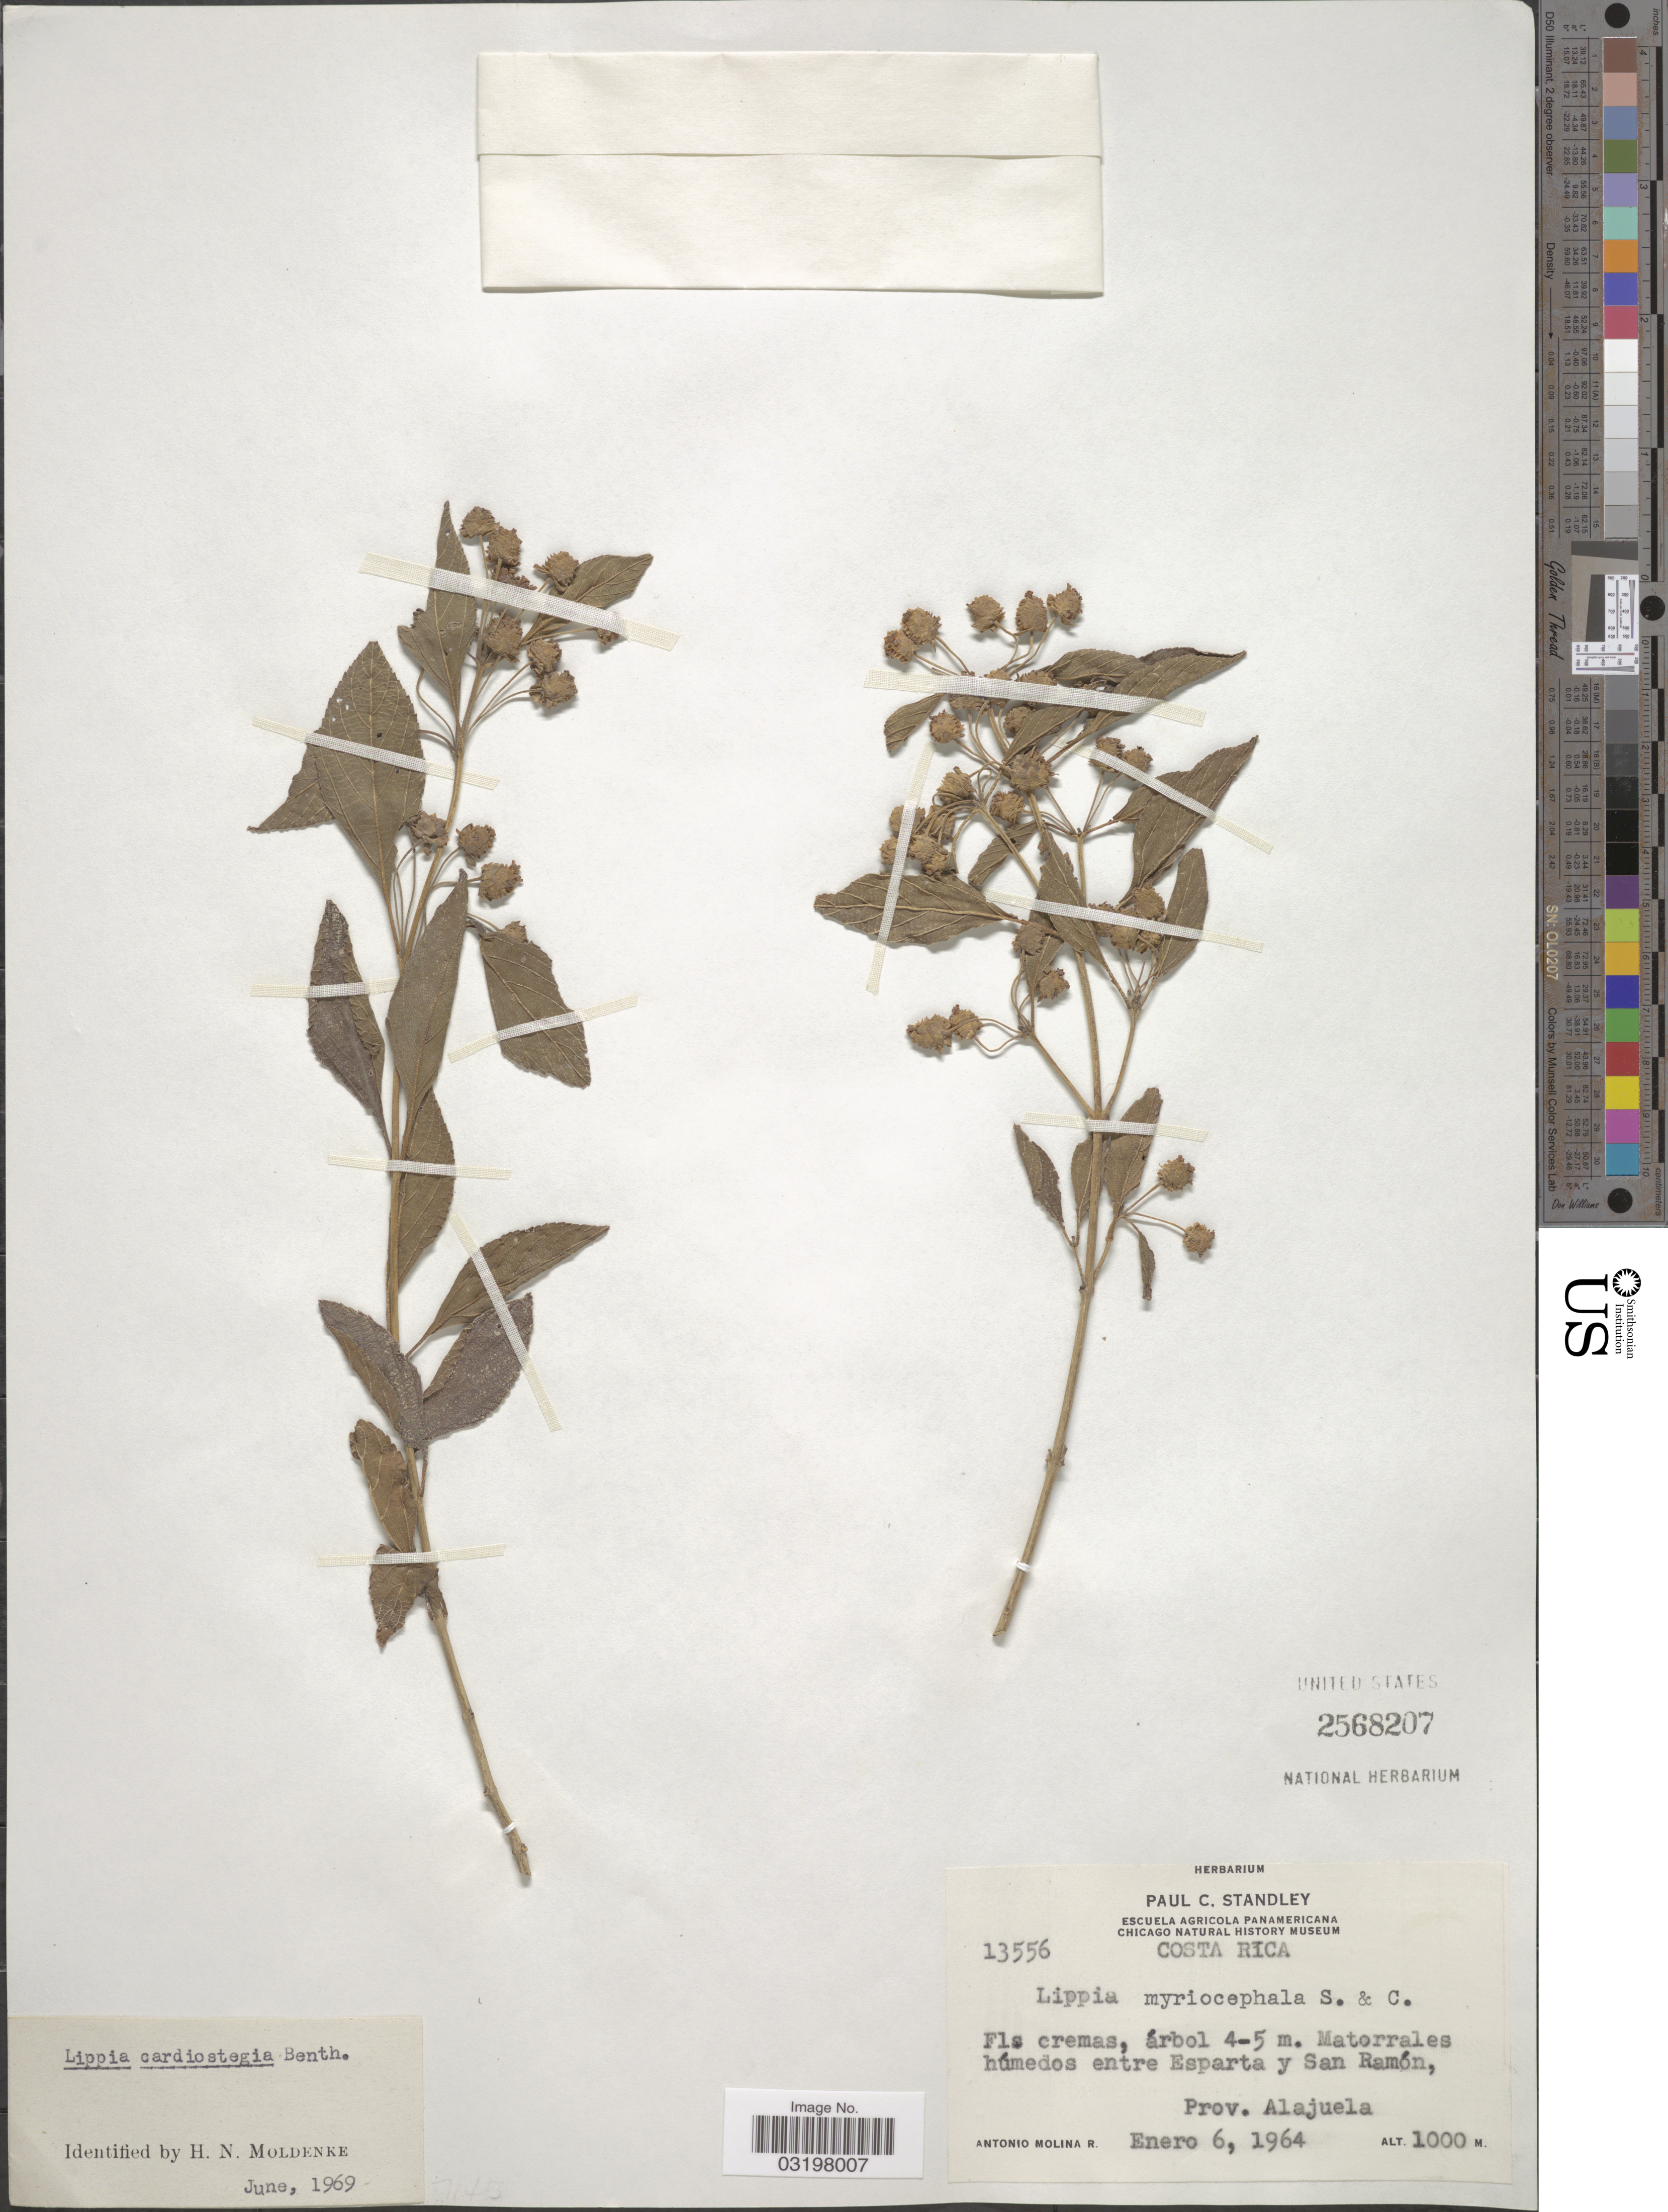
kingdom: Plantae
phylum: Tracheophyta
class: Magnoliopsida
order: Lamiales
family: Verbenaceae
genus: Lippia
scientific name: Lippia cardiostegia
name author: Benth.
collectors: A. Molina R.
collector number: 13556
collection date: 1964-01-06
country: Costa Rica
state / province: Alajuela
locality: Matorrales húmedos entre Esparta y San Ramón, Prov. Alajuela.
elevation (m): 1000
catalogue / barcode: US 2568207